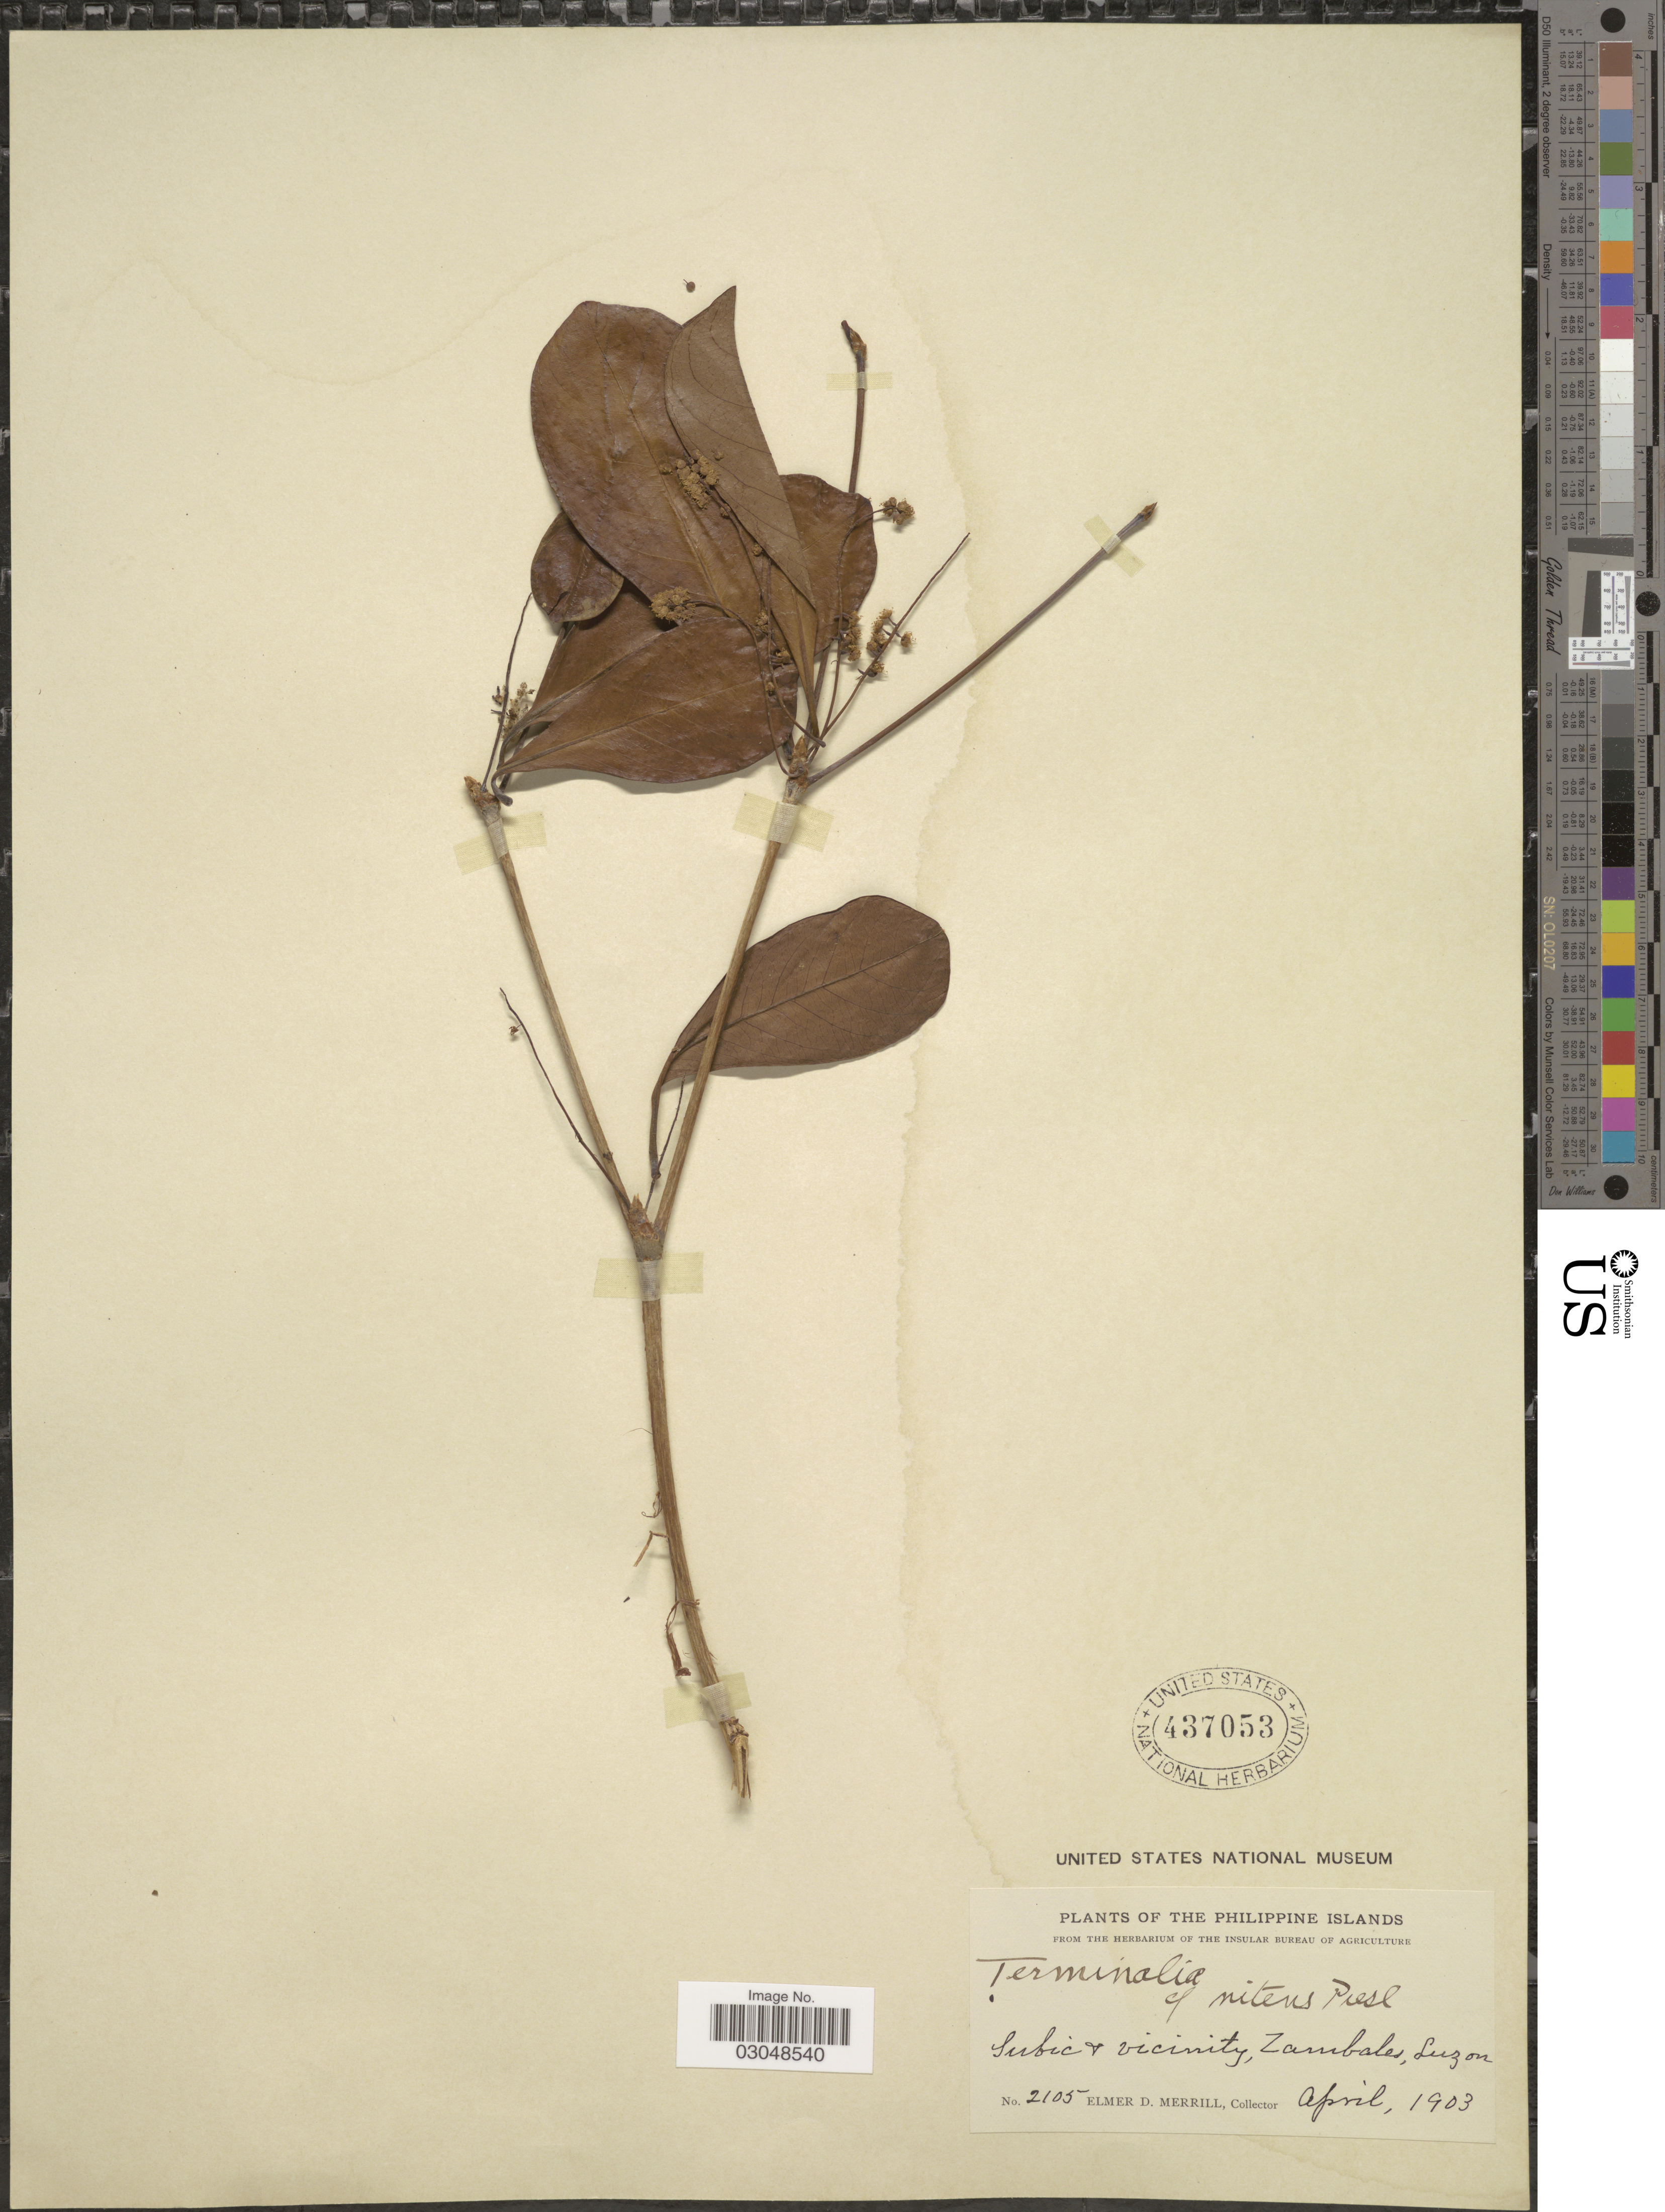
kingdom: Plantae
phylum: Tracheophyta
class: Magnoliopsida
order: Myrtales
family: Combretaceae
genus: Terminalia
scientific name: Terminalia nitens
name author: J. Presl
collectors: E. D. Merrill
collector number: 2105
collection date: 1903-04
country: Philippines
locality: Subic & vicinity, Zambales, Luzon.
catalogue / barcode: US 437053